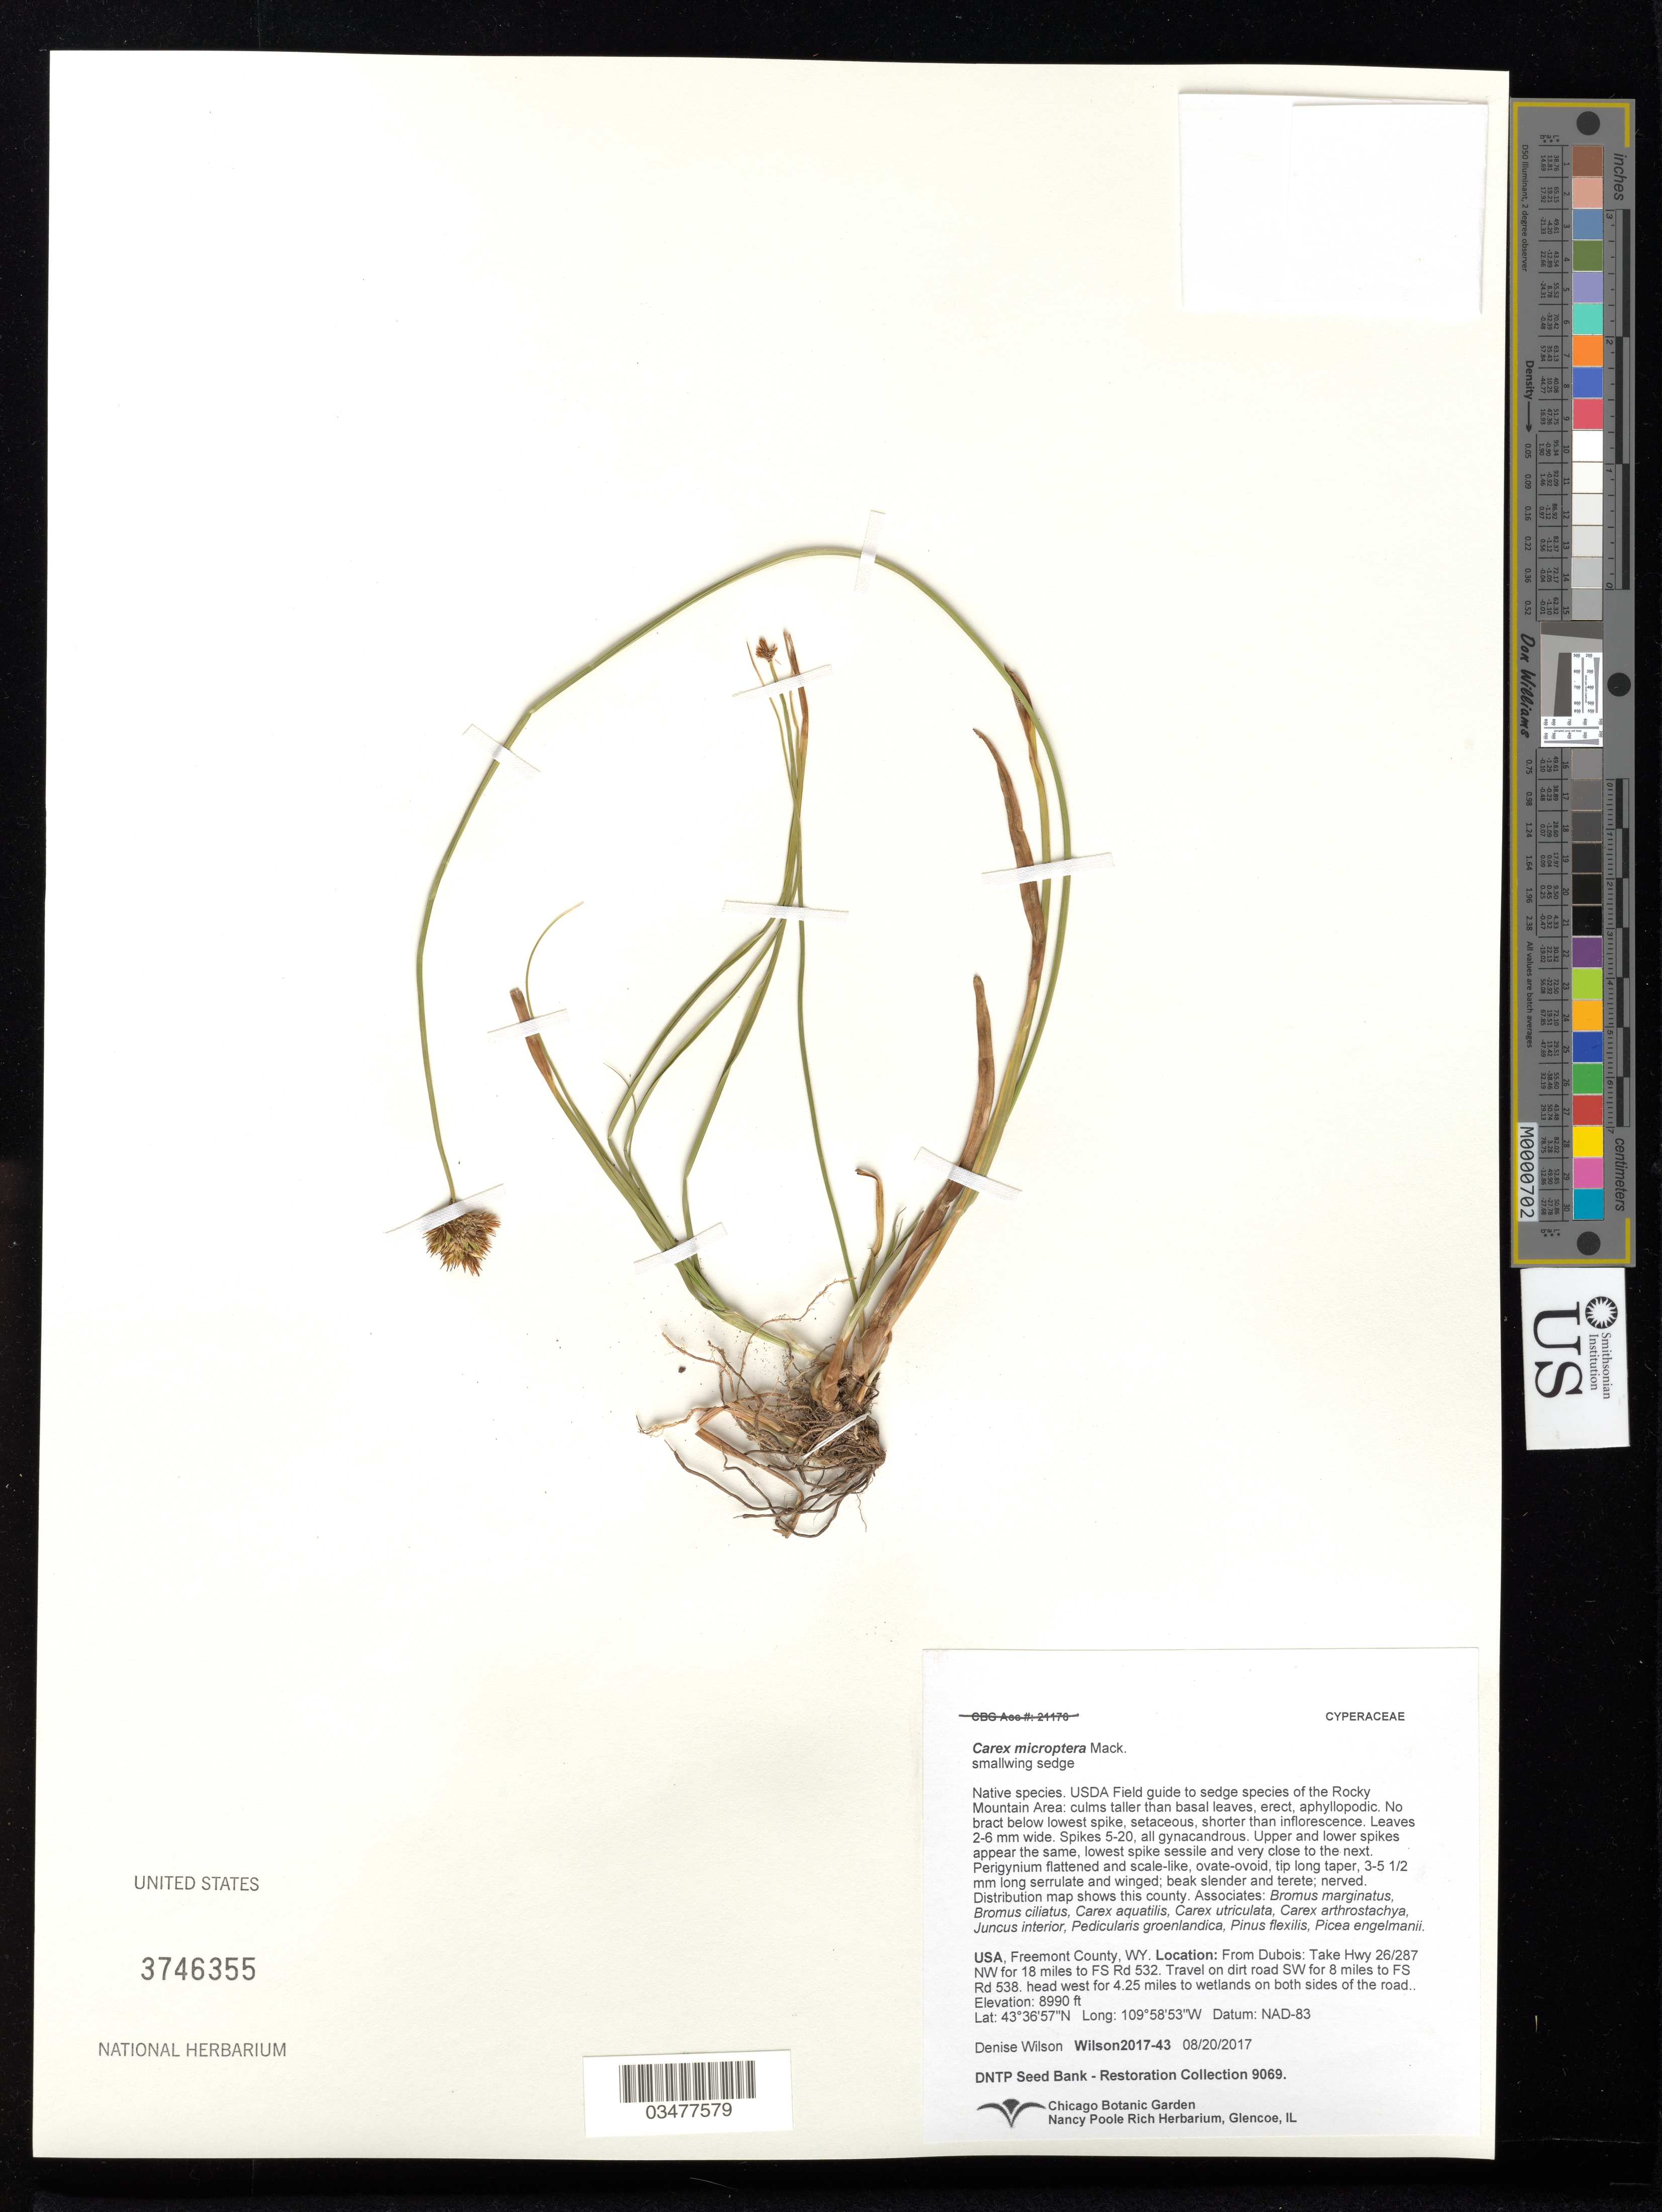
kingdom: Plantae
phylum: Tracheophyta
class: Liliopsida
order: Poales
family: Cyperaceae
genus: Carex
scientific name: Carex microptera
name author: Mack.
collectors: D. Wilson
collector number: Wilson2017-43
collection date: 2017-08-20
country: United States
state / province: Wyoming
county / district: Fremont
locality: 4.25 mi. W on FS Road 538.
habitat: Rocky Mountain Area. With Bromus ciliatus, Juncus interior, Pinus flexilis, ect.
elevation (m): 2740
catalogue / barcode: US 3746355